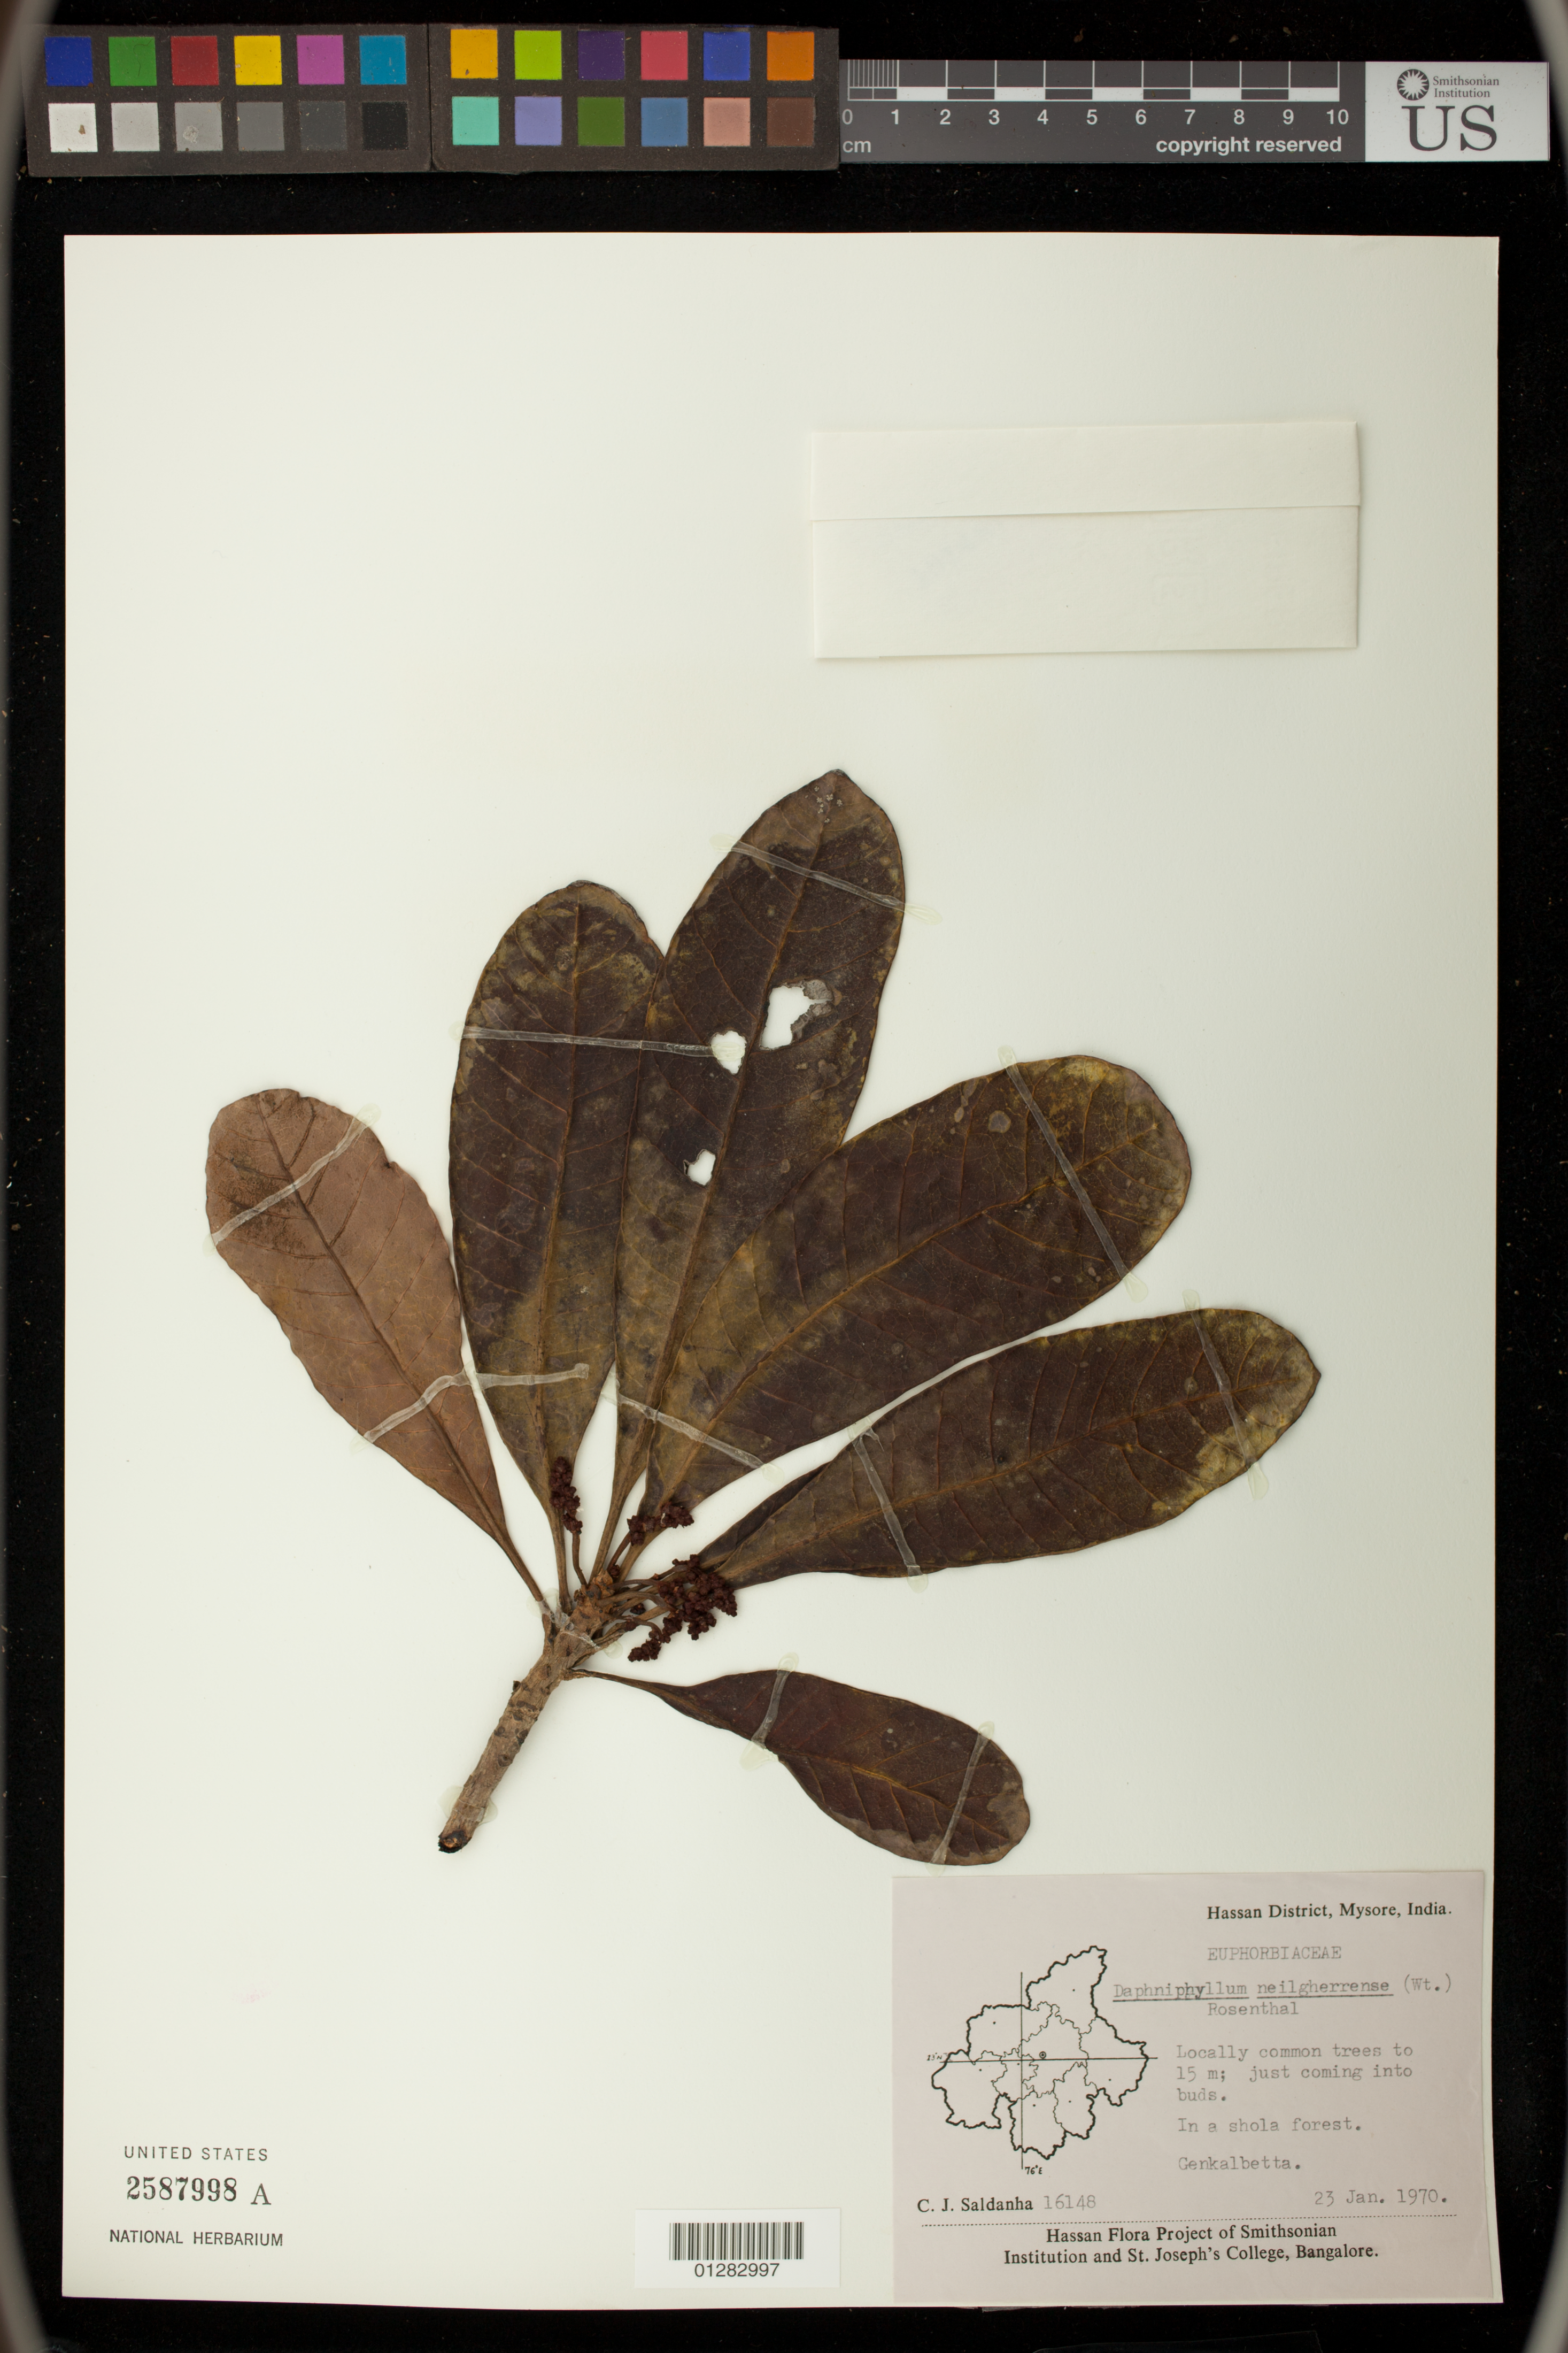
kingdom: Plantae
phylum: Tracheophyta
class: Magnoliopsida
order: Saxifragales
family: Daphniphyllaceae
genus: Daphniphyllum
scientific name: Daphniphyllum glaucescens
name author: Blume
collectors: C. J. Saldanha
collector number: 16148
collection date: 1970-01-23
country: India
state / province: Karnataka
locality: Genkalbetta, Hassan District, Mysore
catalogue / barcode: US 2587998A